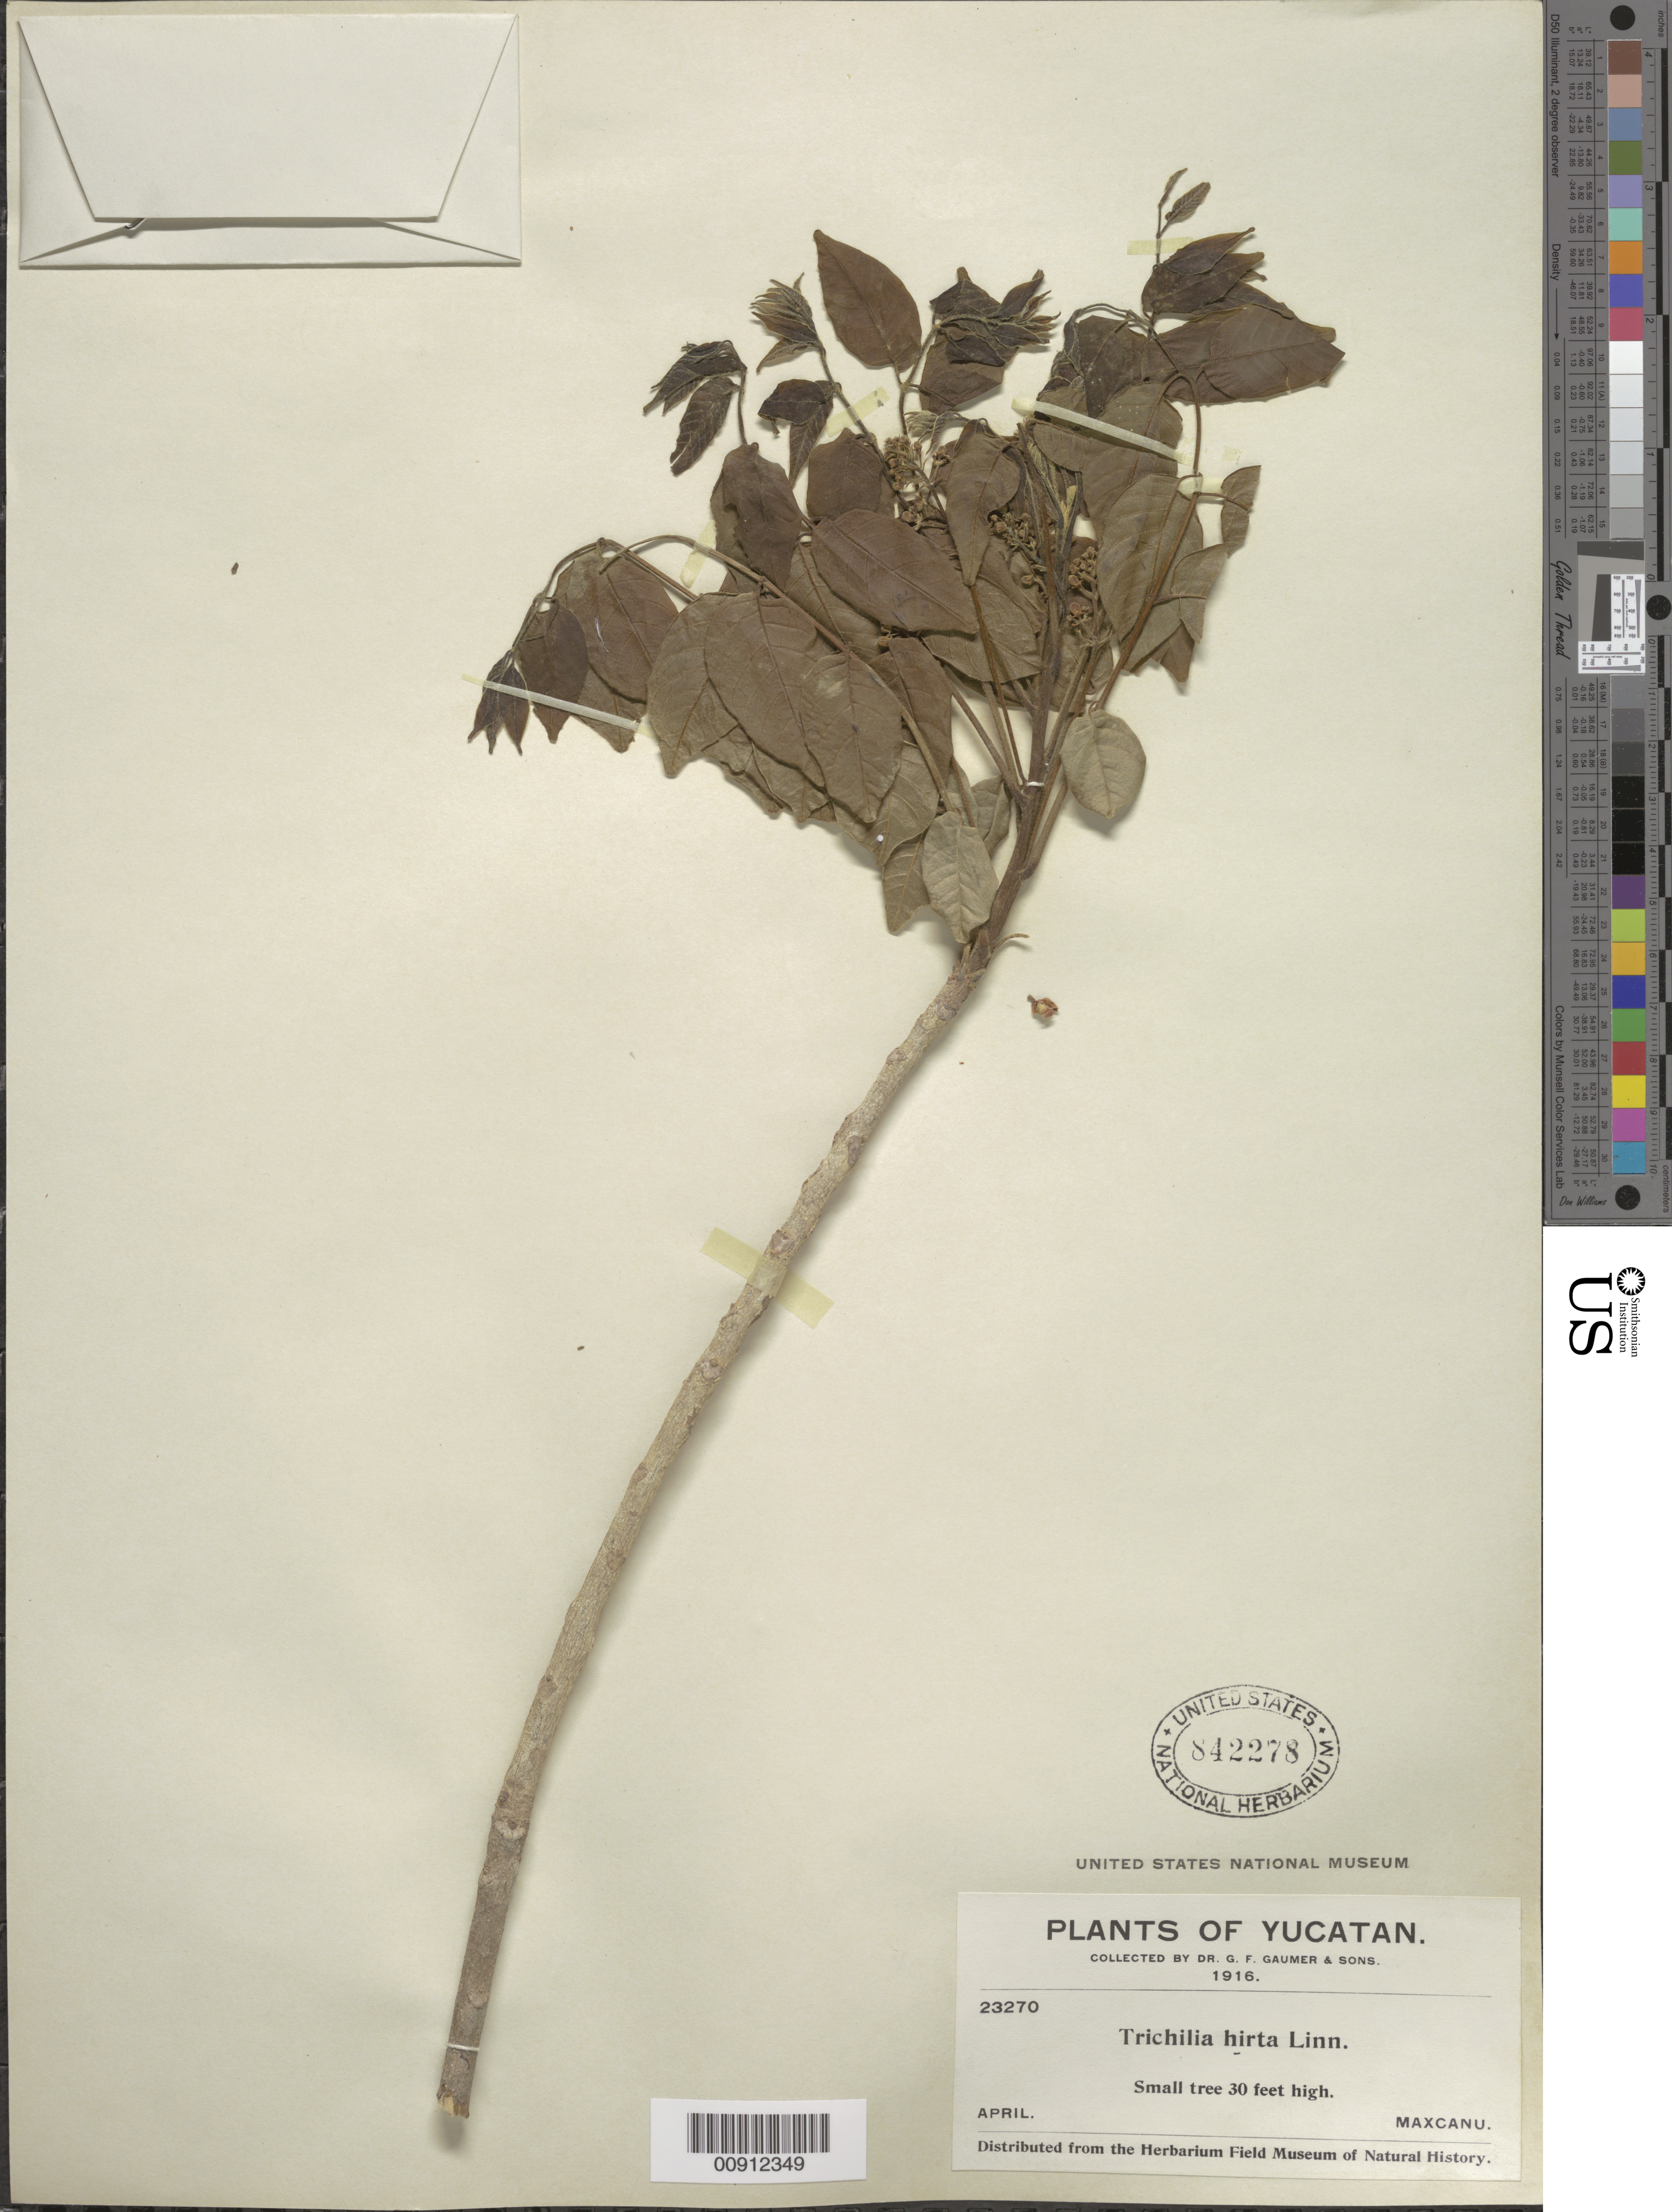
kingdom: Plantae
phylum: Tracheophyta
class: Magnoliopsida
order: Sapindales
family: Meliaceae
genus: Trichilia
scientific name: Trichilia hirta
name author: L.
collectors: G. F. Gaumer & et al.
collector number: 23270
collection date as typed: Apr 1916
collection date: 1916-04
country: Mexico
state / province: Yucatán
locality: Maxcanu.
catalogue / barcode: US 842278